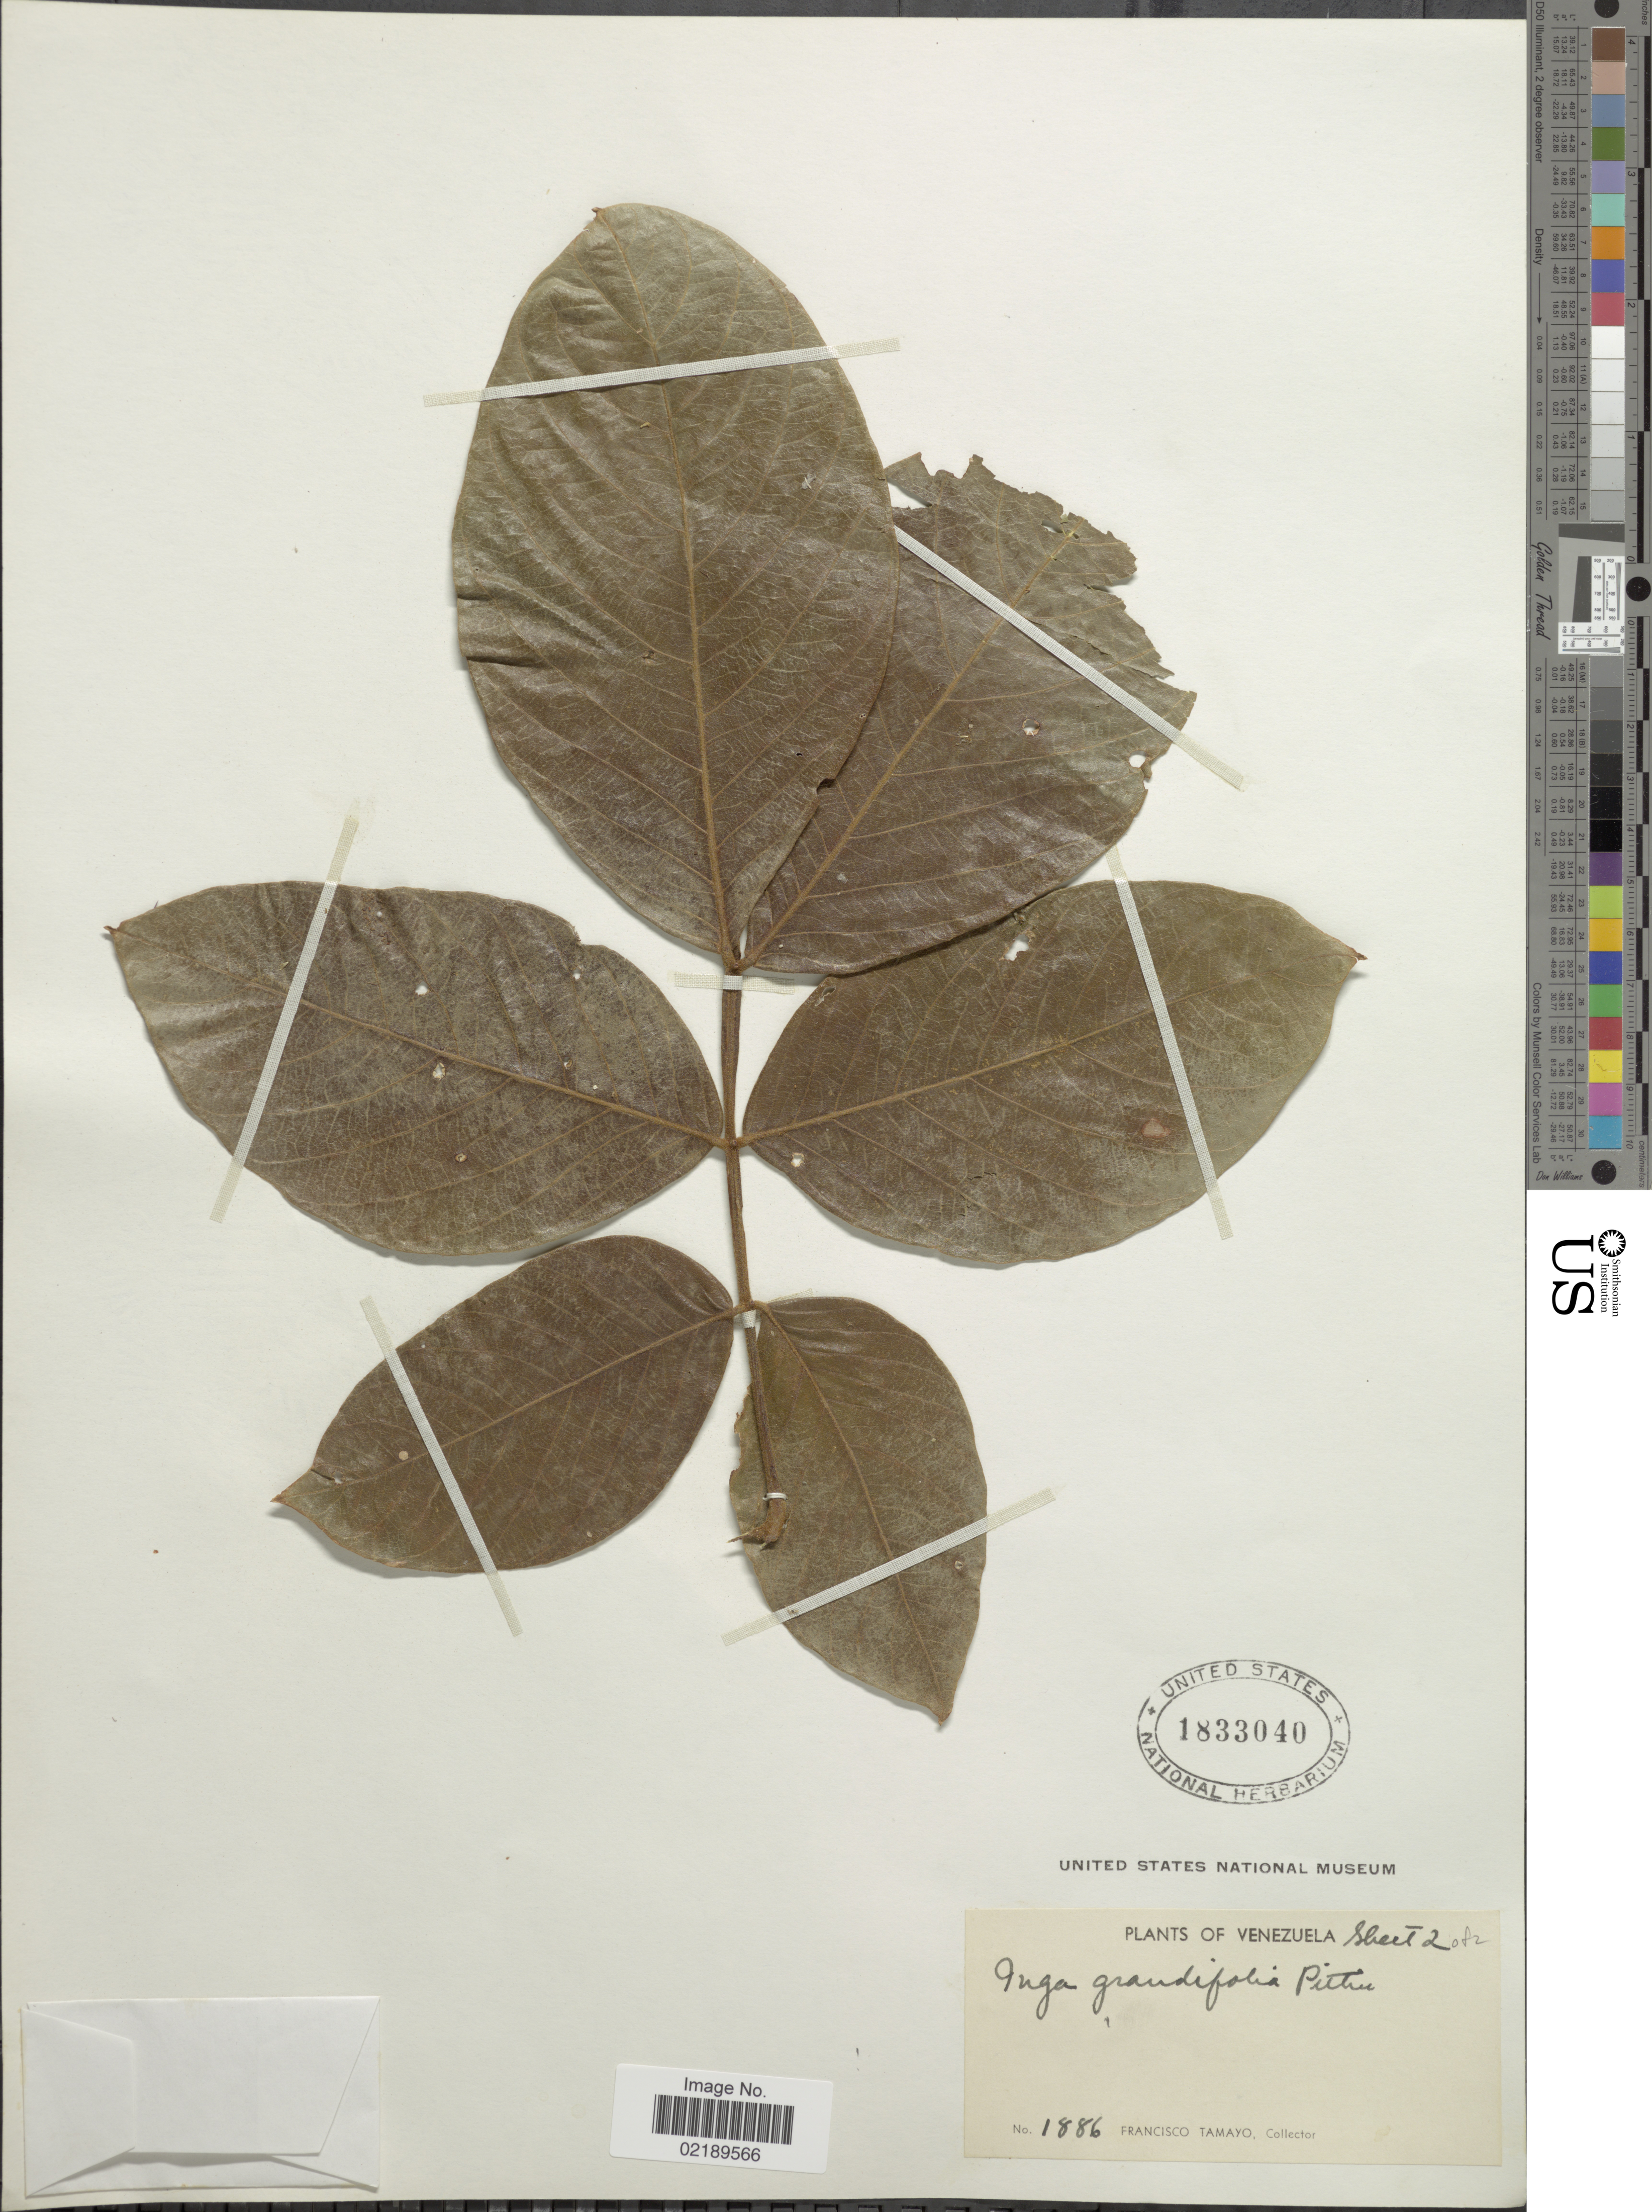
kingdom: Plantae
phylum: Tracheophyta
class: Magnoliopsida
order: Fabales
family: Fabaceae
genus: Inga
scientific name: Inga sapindoides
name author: Willd.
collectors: F. Tamayo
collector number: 1886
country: Venezuela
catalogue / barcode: US 1833040